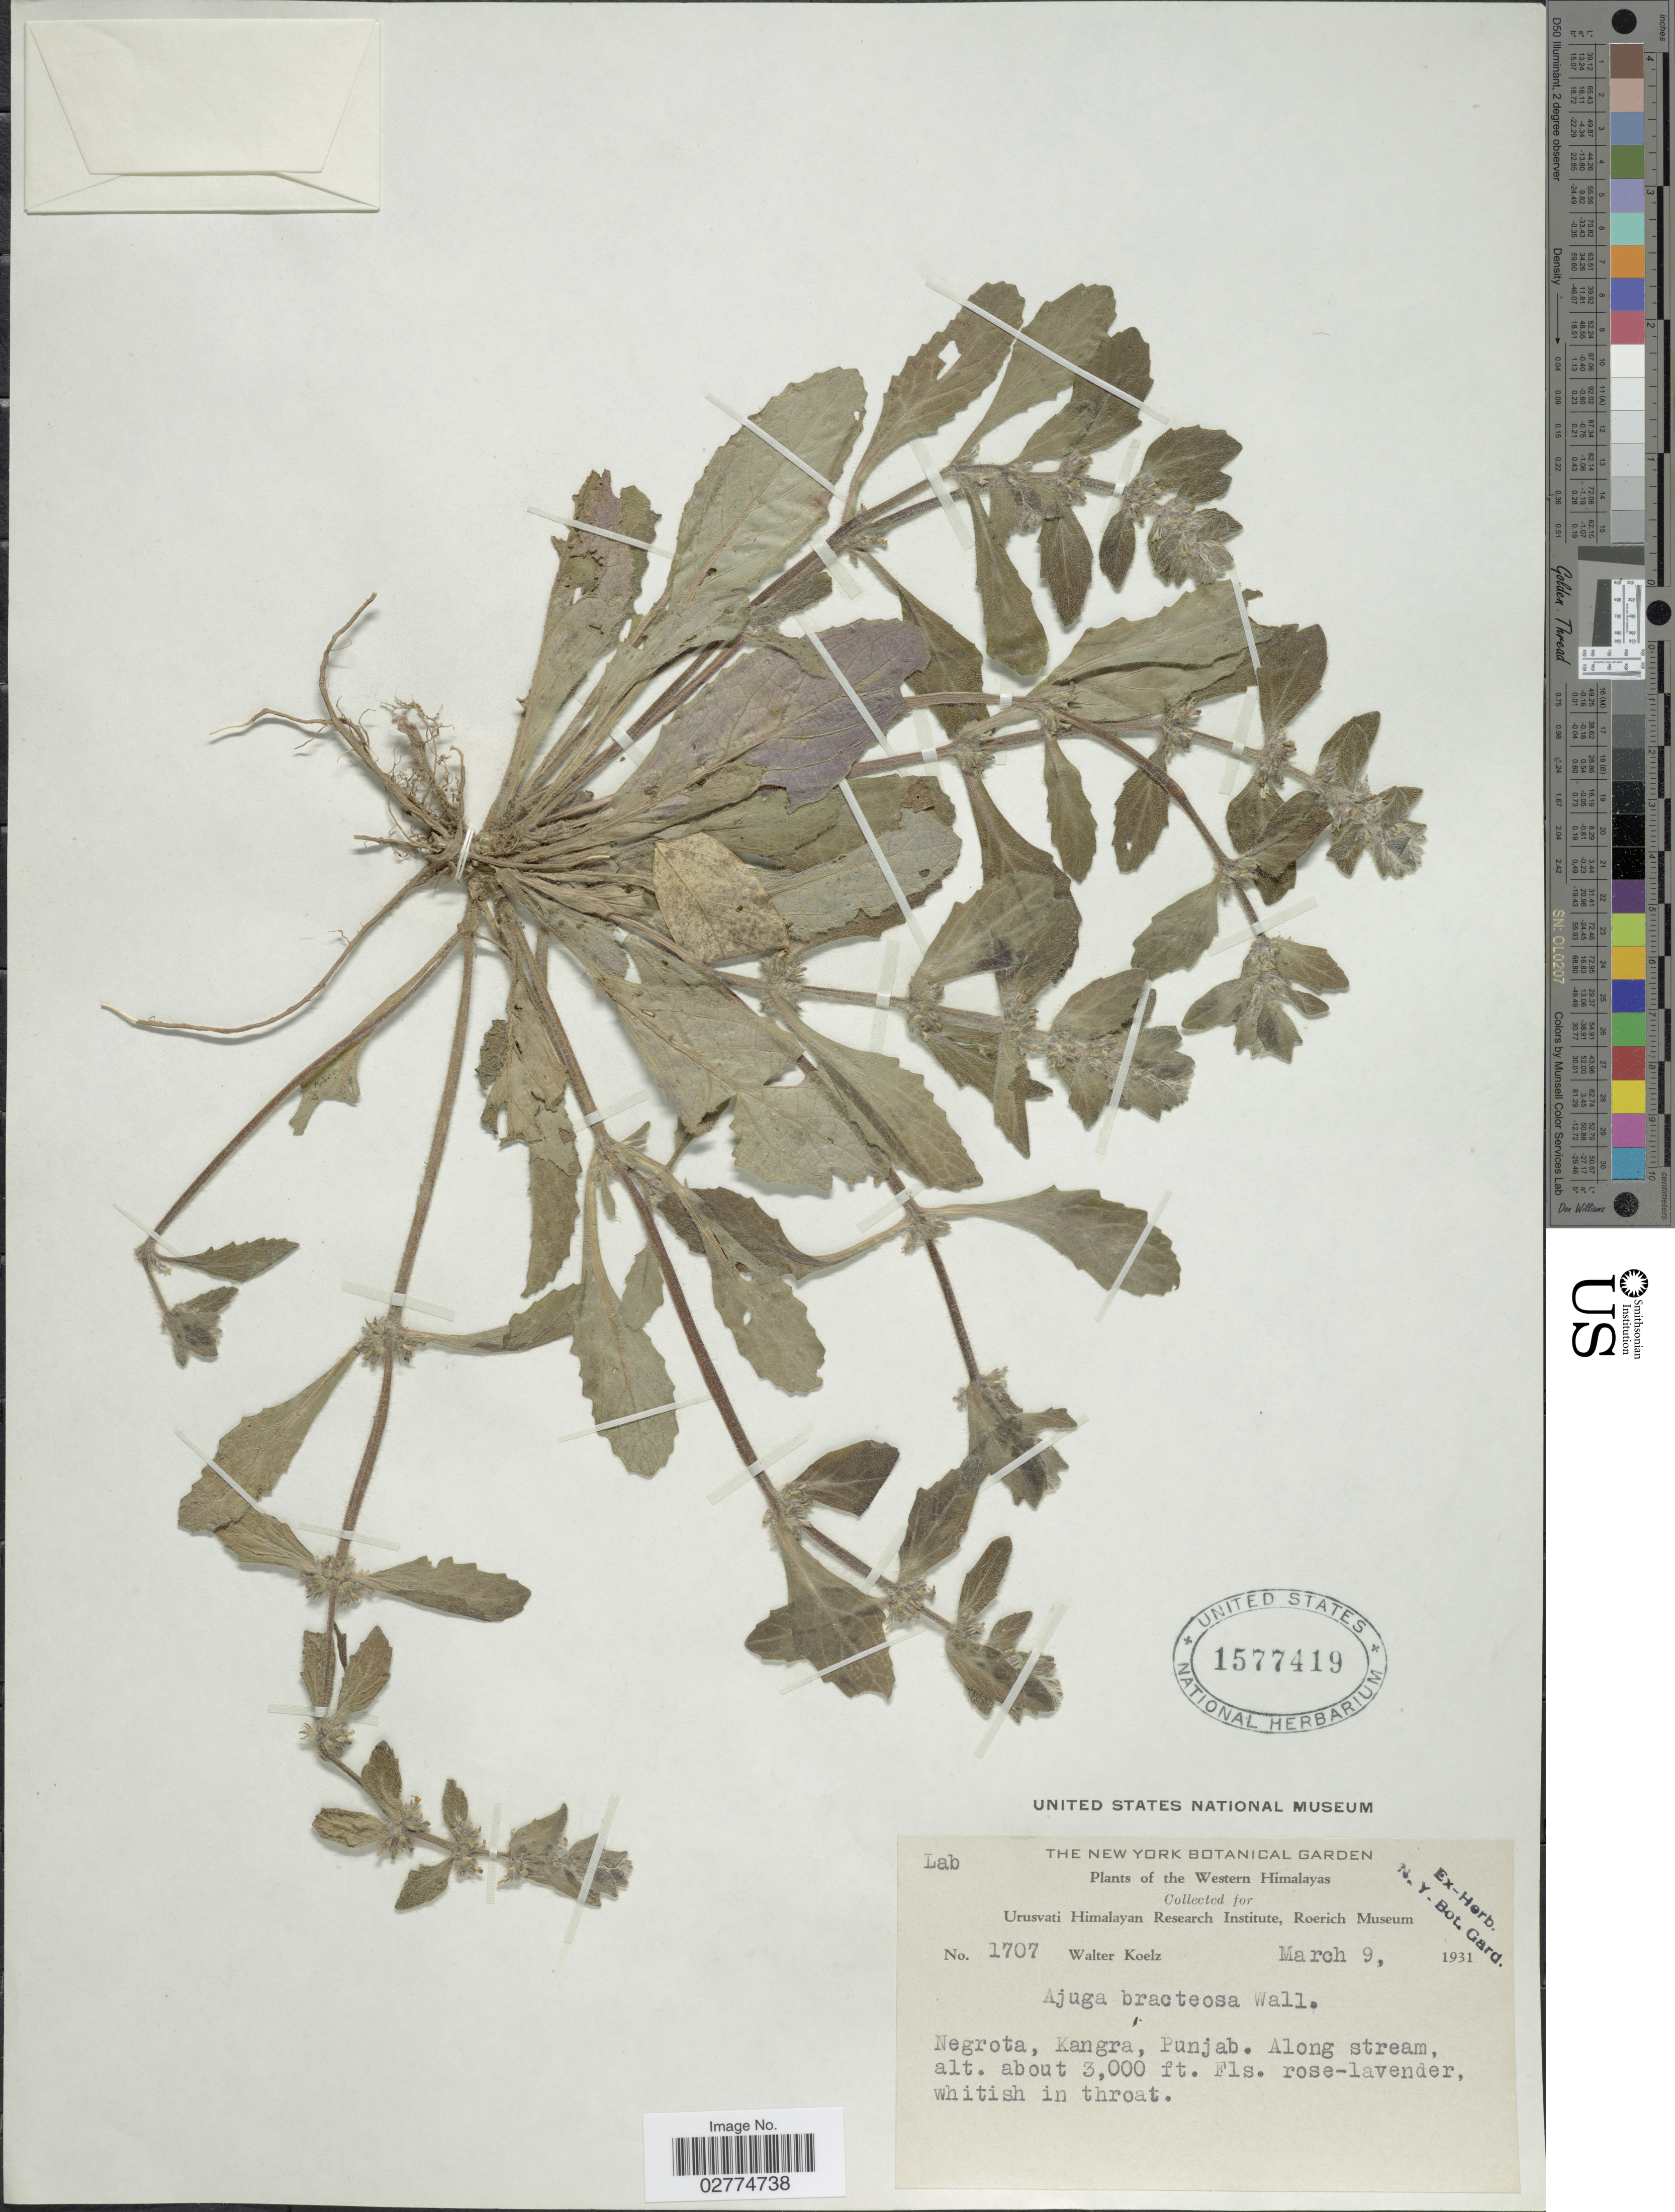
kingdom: Plantae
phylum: Tracheophyta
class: Magnoliopsida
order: Lamiales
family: Lamiaceae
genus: Ajuga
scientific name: Ajuga bracteosa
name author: Wall. ex Benth.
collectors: W. N. Koelz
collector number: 1707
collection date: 1931-03-09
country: India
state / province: Himachal Pradesh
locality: Western Himalayas, Negrota, Kangra, Punjab, along stream.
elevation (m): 914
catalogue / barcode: US 1577419